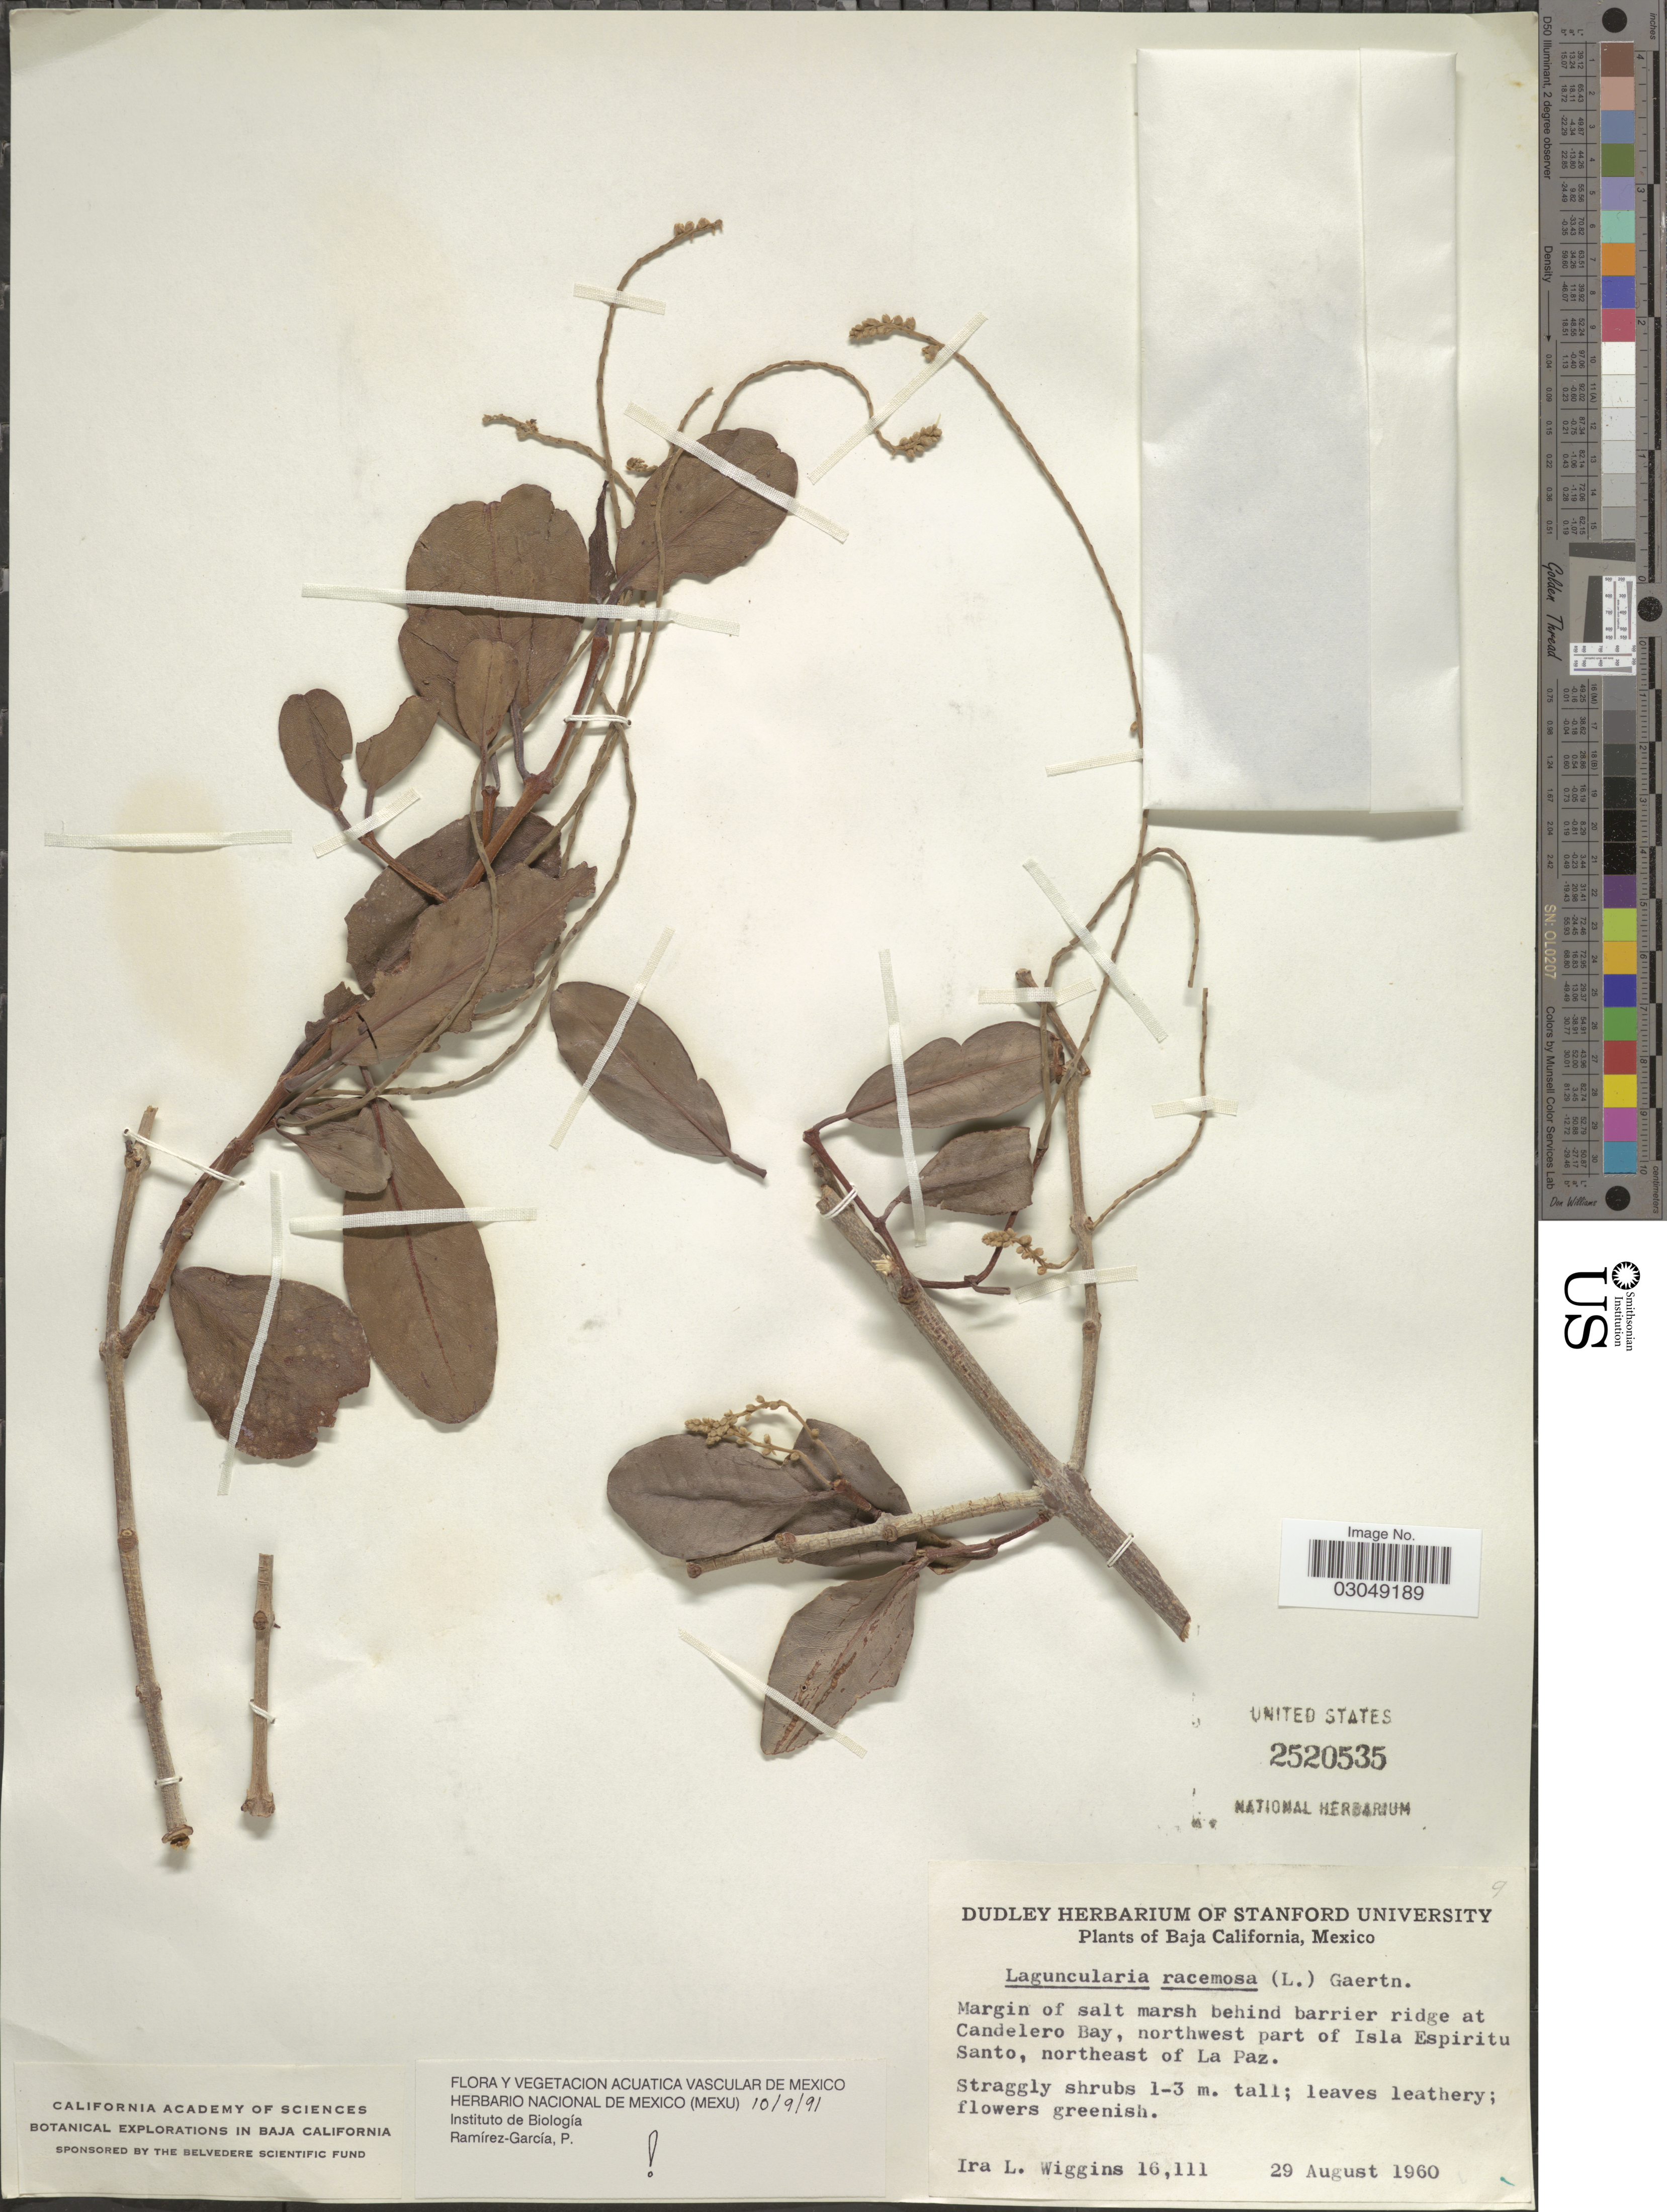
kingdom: Plantae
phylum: Tracheophyta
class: Magnoliopsida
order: Myrtales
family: Combretaceae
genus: Laguncularia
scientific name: Laguncularia racemosa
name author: (L.) C.F. Gaertn.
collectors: I. L. Wiggins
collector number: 16111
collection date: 1960-08-29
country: Mexico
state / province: Baja California Sur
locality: Margin of salt marsh behind barrier ridge at Candelero Bay, northwest part of Isla Espiritu Santo, northeast of La Paz.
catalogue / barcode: US 2520535